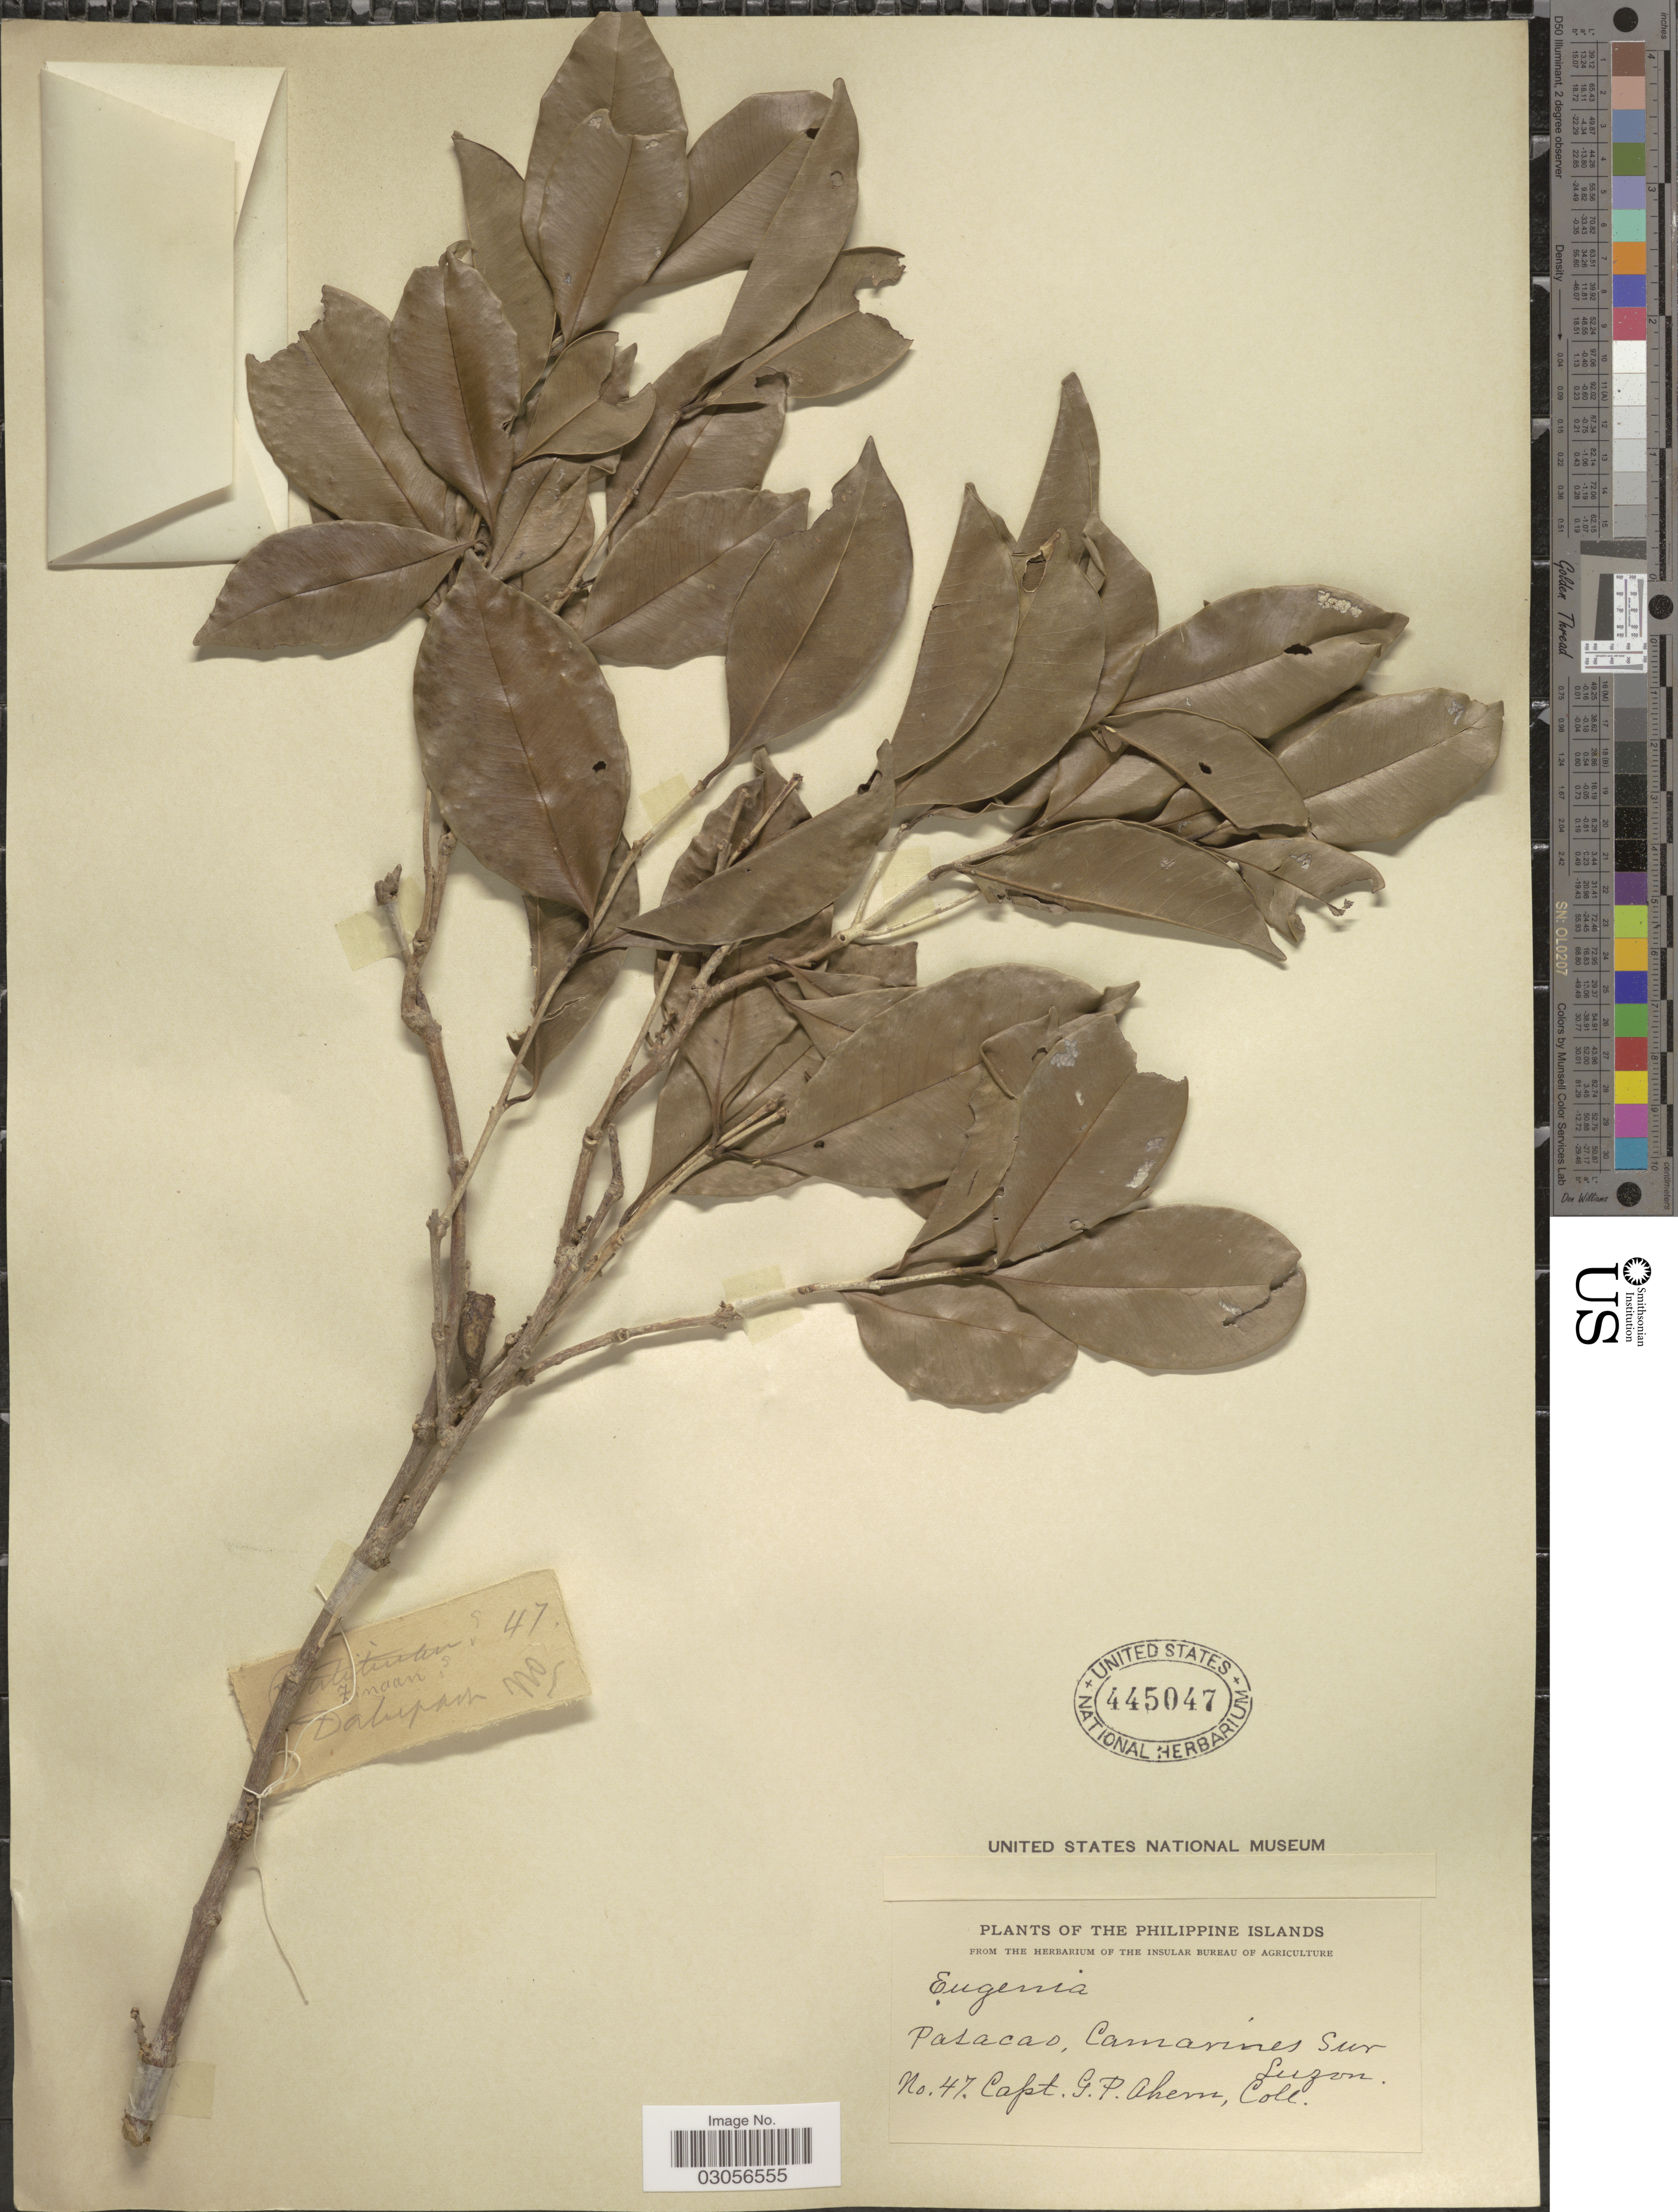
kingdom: Plantae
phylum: Tracheophyta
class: Magnoliopsida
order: Myrtales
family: Myrtaceae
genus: Syzygium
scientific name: Syzygium sp.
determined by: Strong, M. T., (US), Smithsonian Institution - National Museum of Natural History (UNITED STATES)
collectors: G. Ahern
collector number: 47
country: Philippines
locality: The Philippine Islands, Pasacao, Camarines Sur Luzon.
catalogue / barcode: US 445047